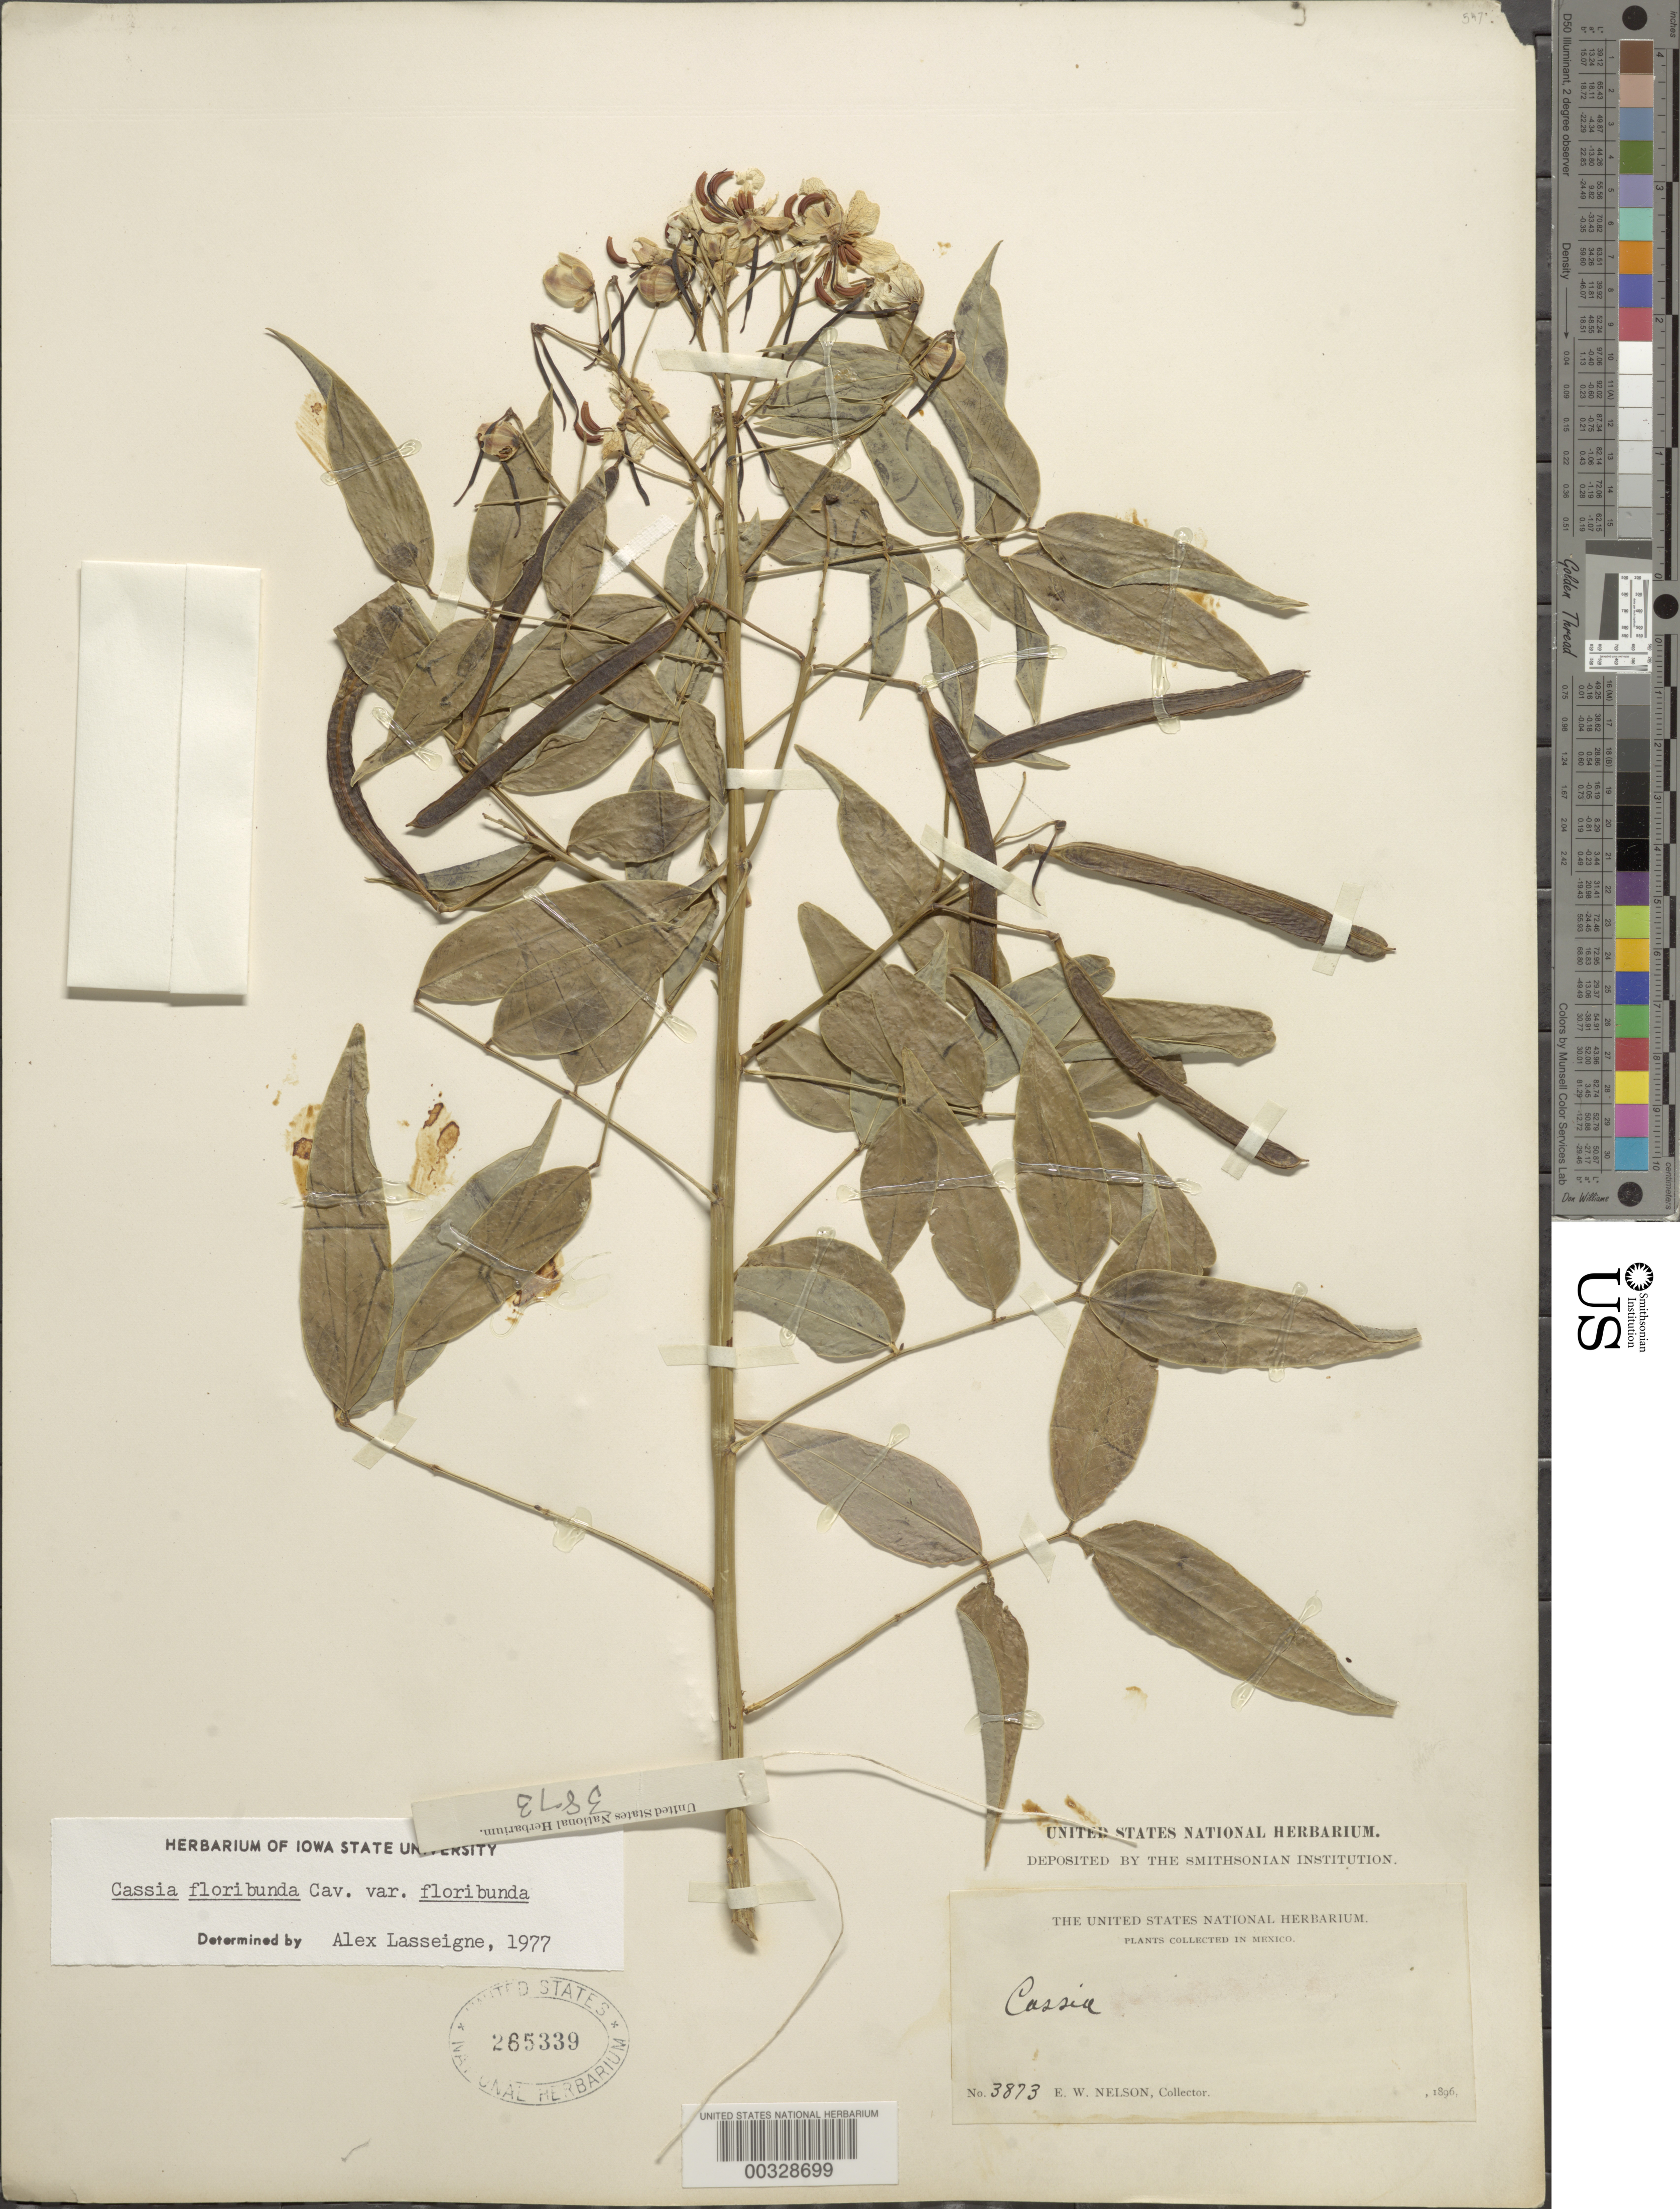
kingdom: Plantae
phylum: Tracheophyta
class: Magnoliopsida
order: Fabales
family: Fabaceae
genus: Senna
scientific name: Senna x floribunda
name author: (Cav.) H.S. Irwin & Barneby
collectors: E. W. Nelson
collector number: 3873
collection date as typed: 1896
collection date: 1896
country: Mexico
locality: E of Monserrat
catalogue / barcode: US 265339